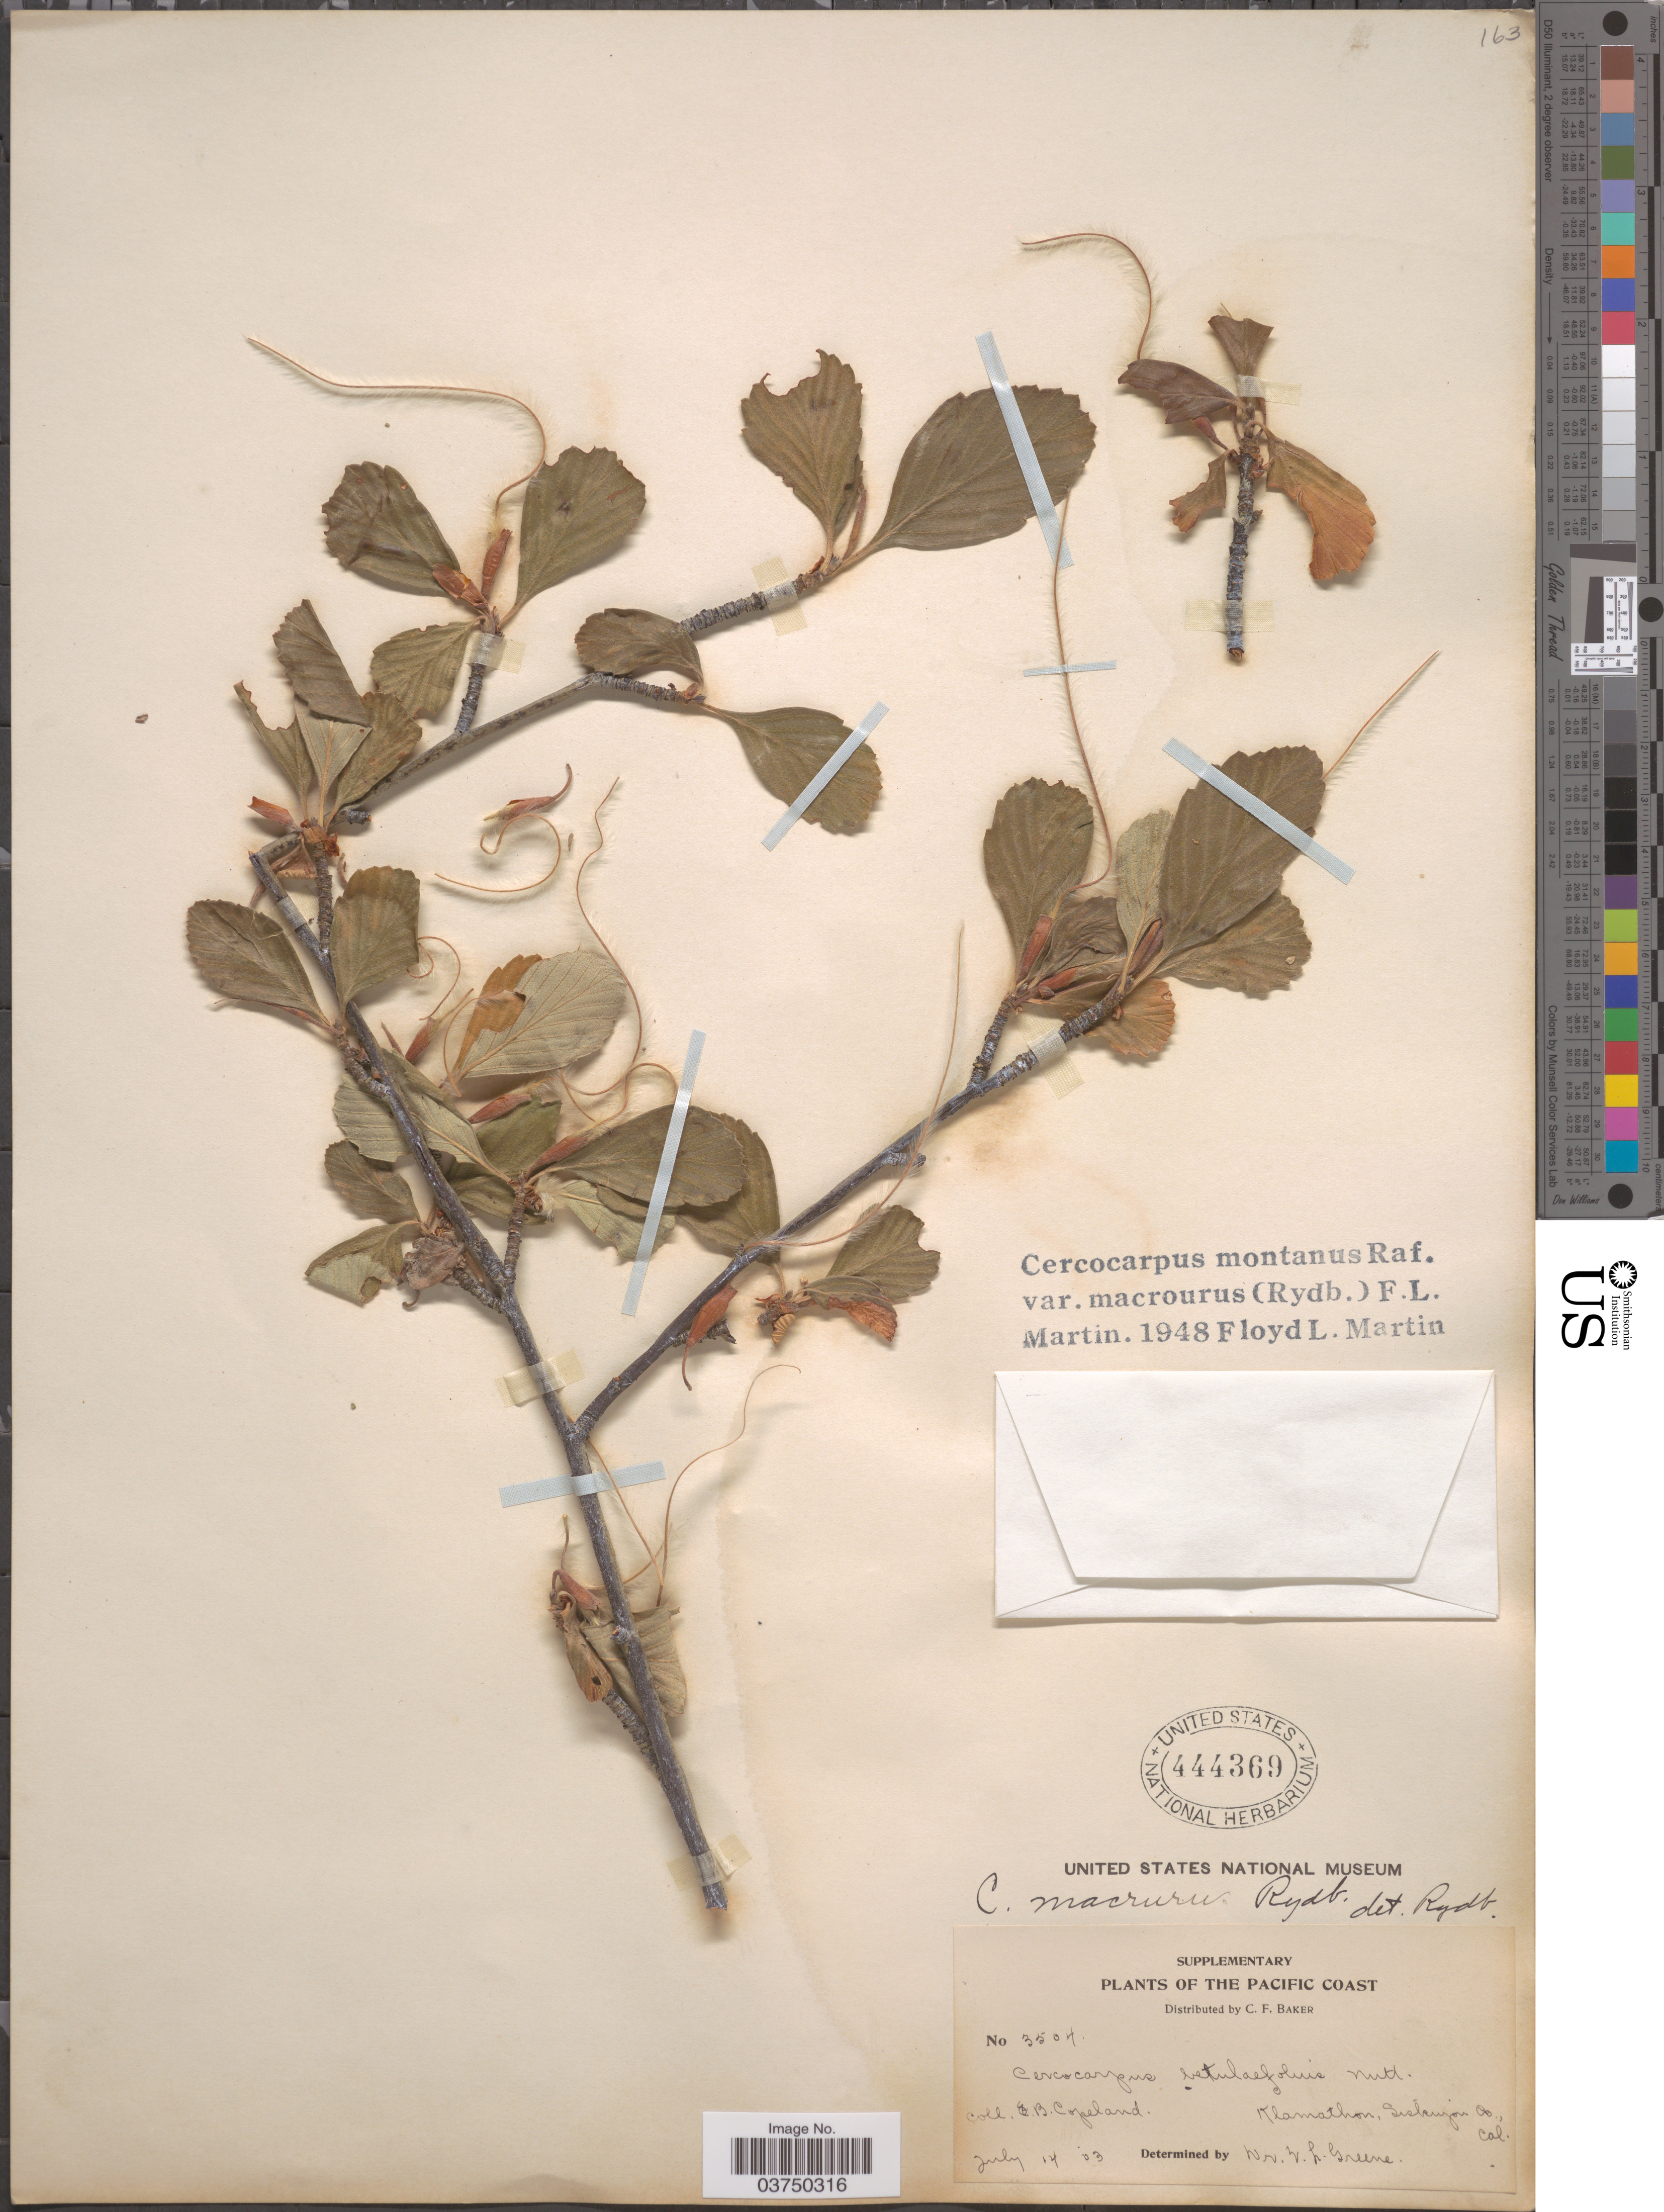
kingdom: Plantae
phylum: Tracheophyta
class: Magnoliopsida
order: Rosales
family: Rosaceae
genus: Cercocarpus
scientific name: Cercocarpus montanus var. macrourus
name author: (Rydb.) F.L. Martin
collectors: L. B. Copeland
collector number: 3504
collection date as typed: Transcribed d/m/y: 14/7/3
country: United States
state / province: California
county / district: Siskiyou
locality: Pacific Coast. Klamathon, Siskiyou Co.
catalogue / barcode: US 444369